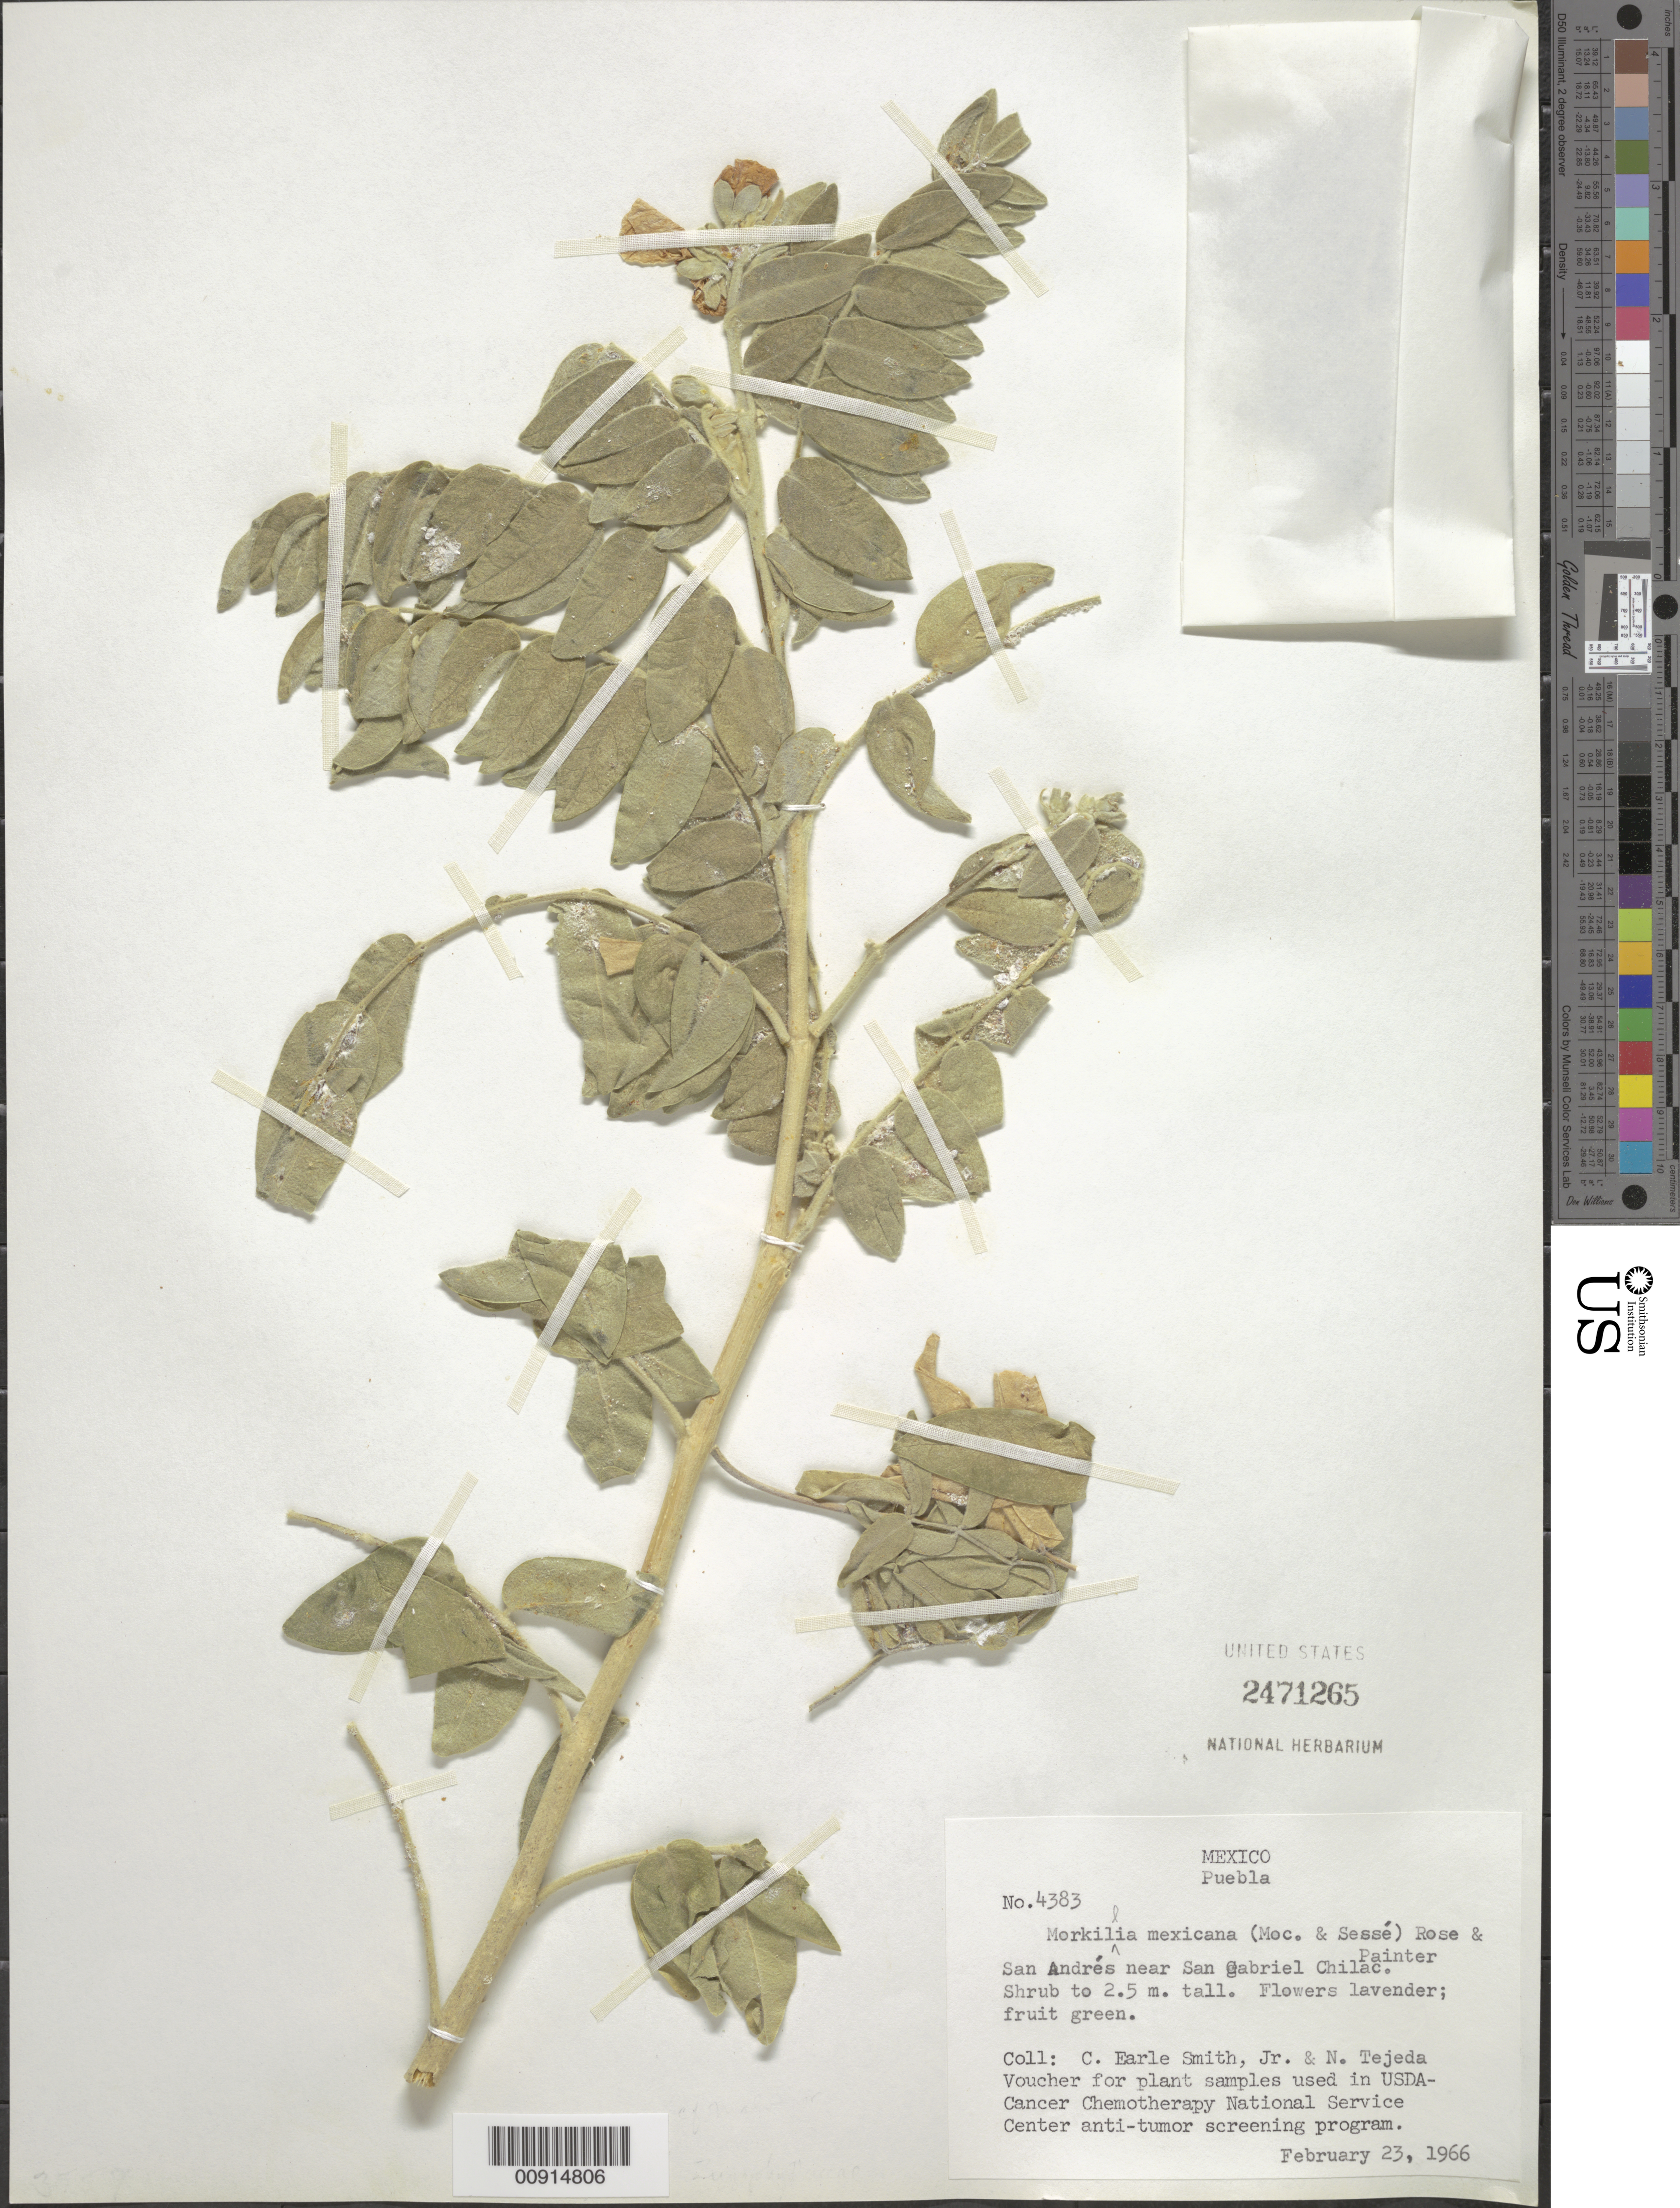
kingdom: Plantae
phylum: Tracheophyta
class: Magnoliopsida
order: Zygophyllales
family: Zygophyllaceae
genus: Morkillia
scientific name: Morkillia mexicana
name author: (Moc. & Sessé ex DC.) Rose & Painter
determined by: Strong, Mark T., (BOT), Smithsonian Institution - National Museum of Natural History (UNITED STATES)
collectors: C. E. Smith Jr. & N. Tejeda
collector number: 4383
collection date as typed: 23 Feb 1966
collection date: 1966-02-23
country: Mexico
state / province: Puebla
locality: Puebla: San Andrés near San Gabriel Chilac.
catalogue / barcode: US 2471265